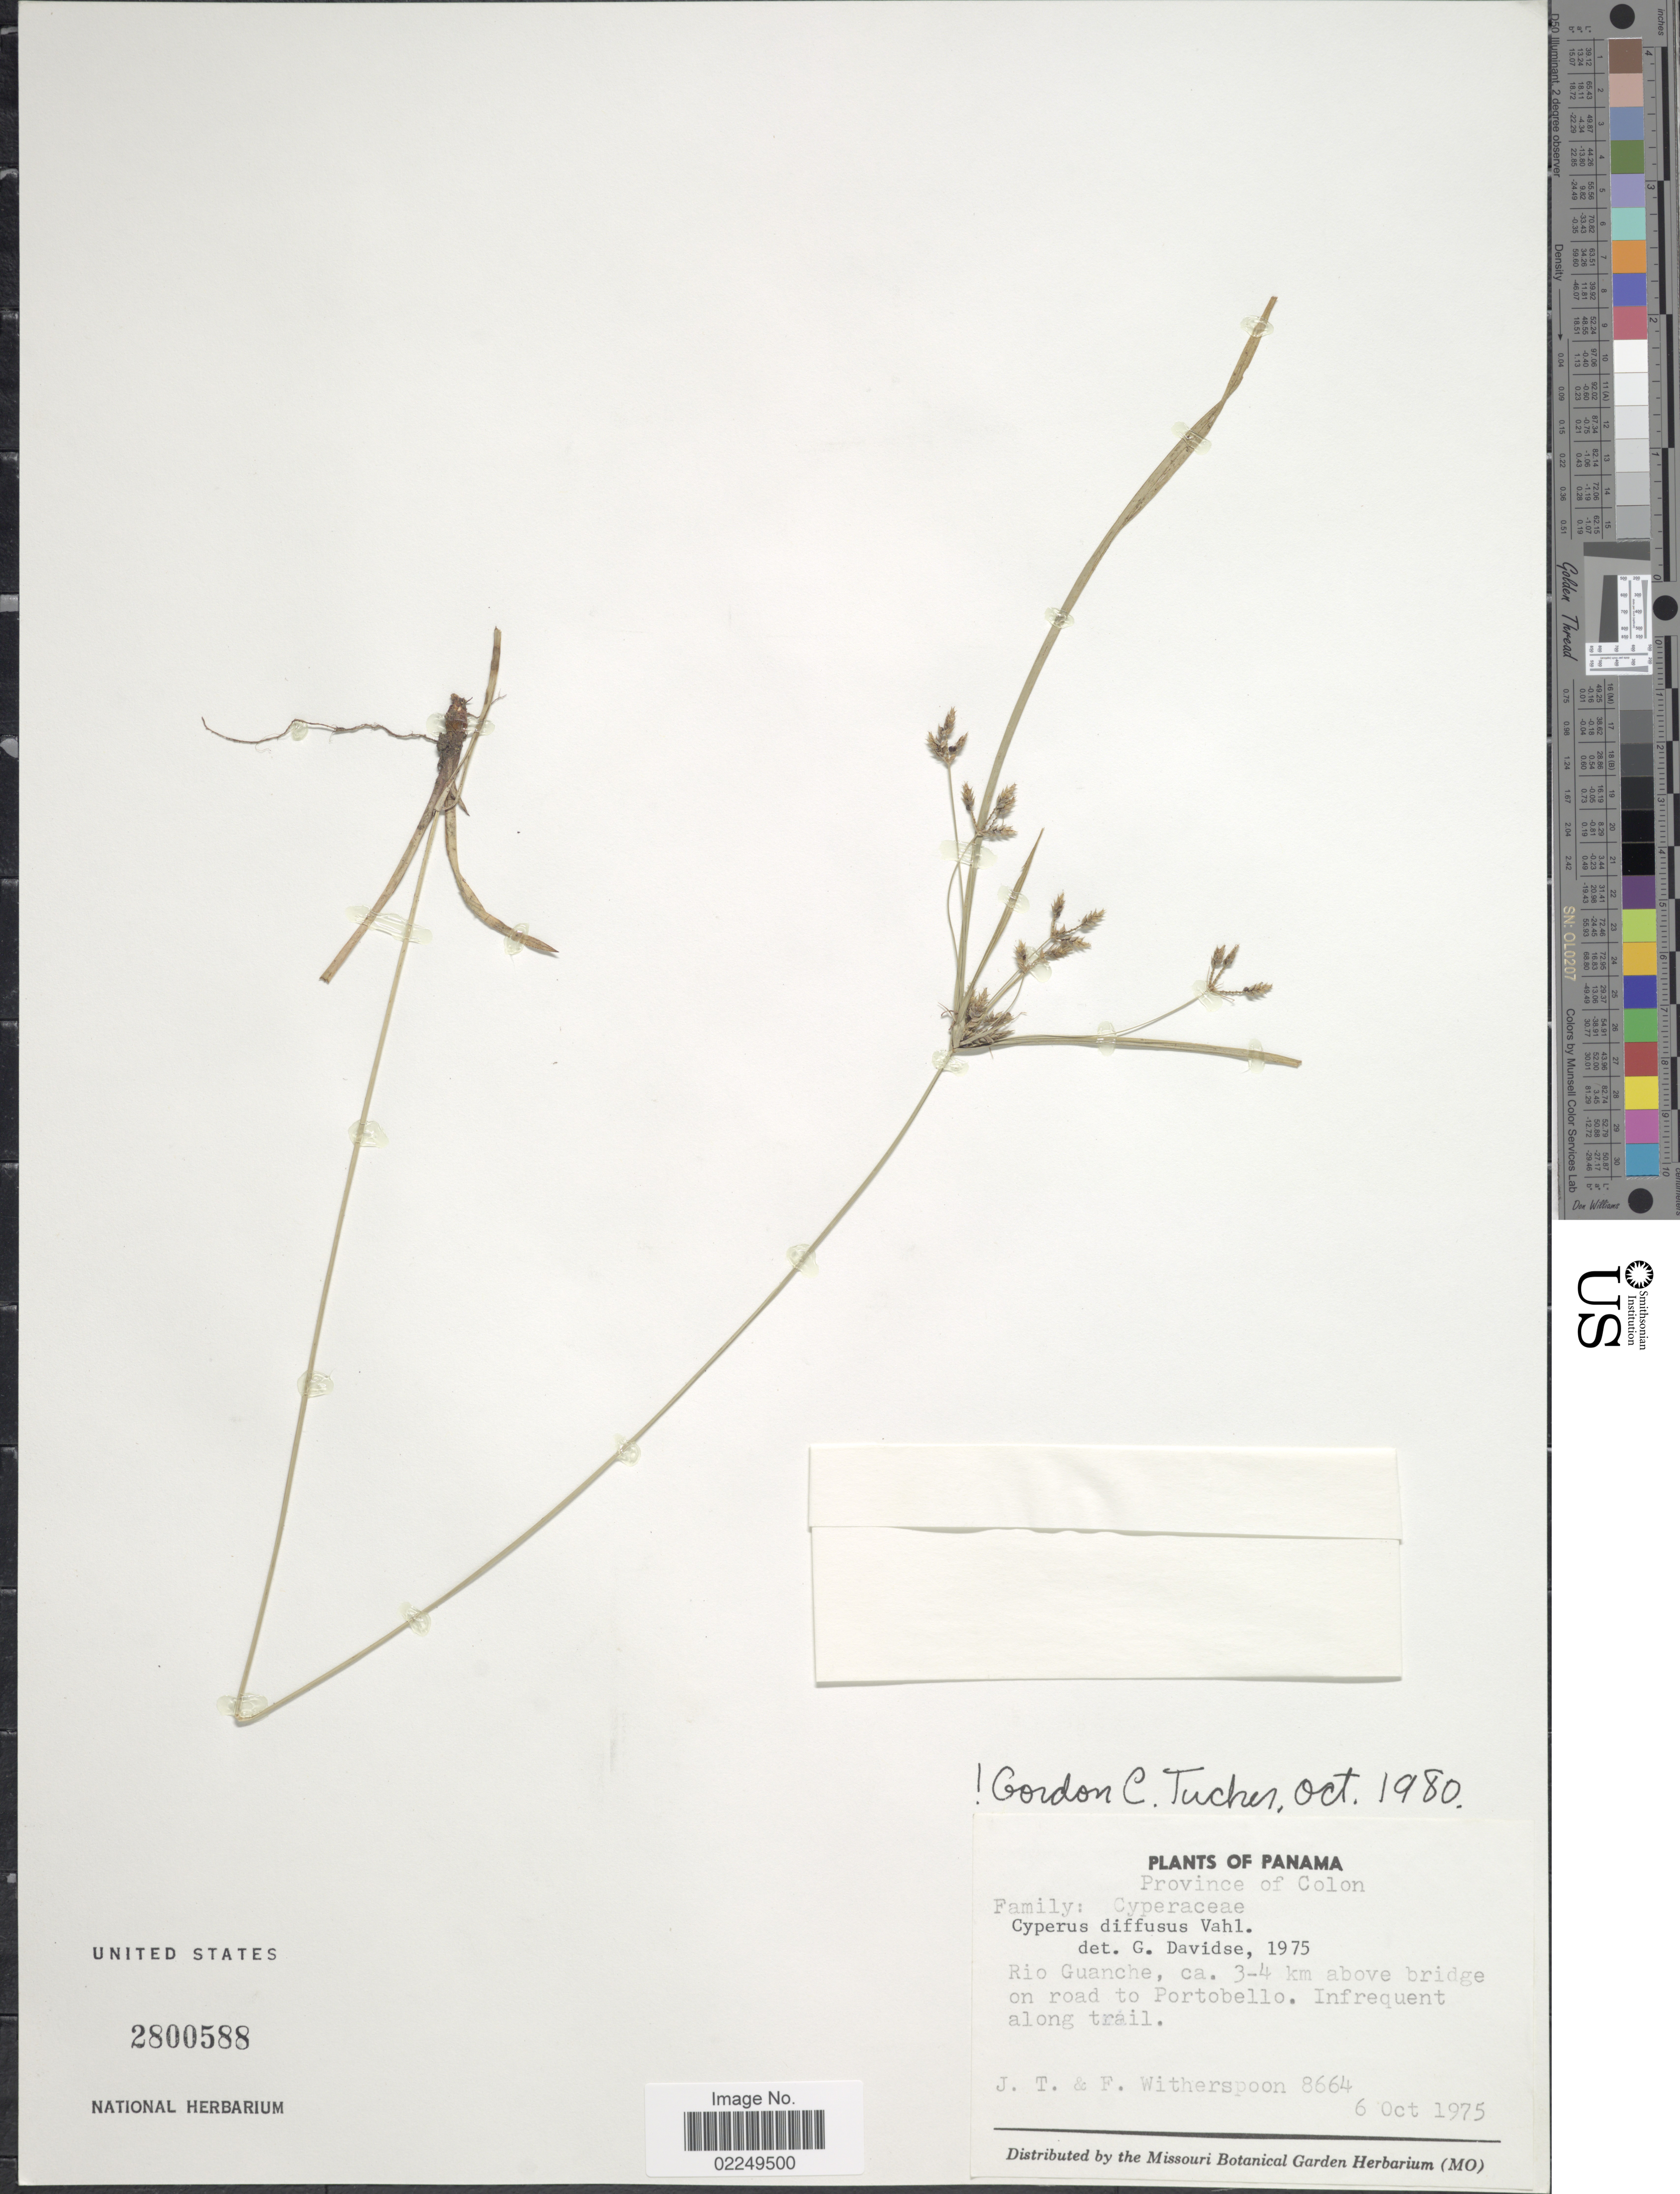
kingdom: Plantae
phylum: Tracheophyta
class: Liliopsida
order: Poales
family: Cyperaceae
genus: Cyperus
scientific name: Cyperus laxus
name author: Lam.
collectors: J. Witherspoon & F. Witherspoon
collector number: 8664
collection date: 1975-10-06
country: Panama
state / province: Colón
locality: Provincia of Colon, Rio Grande, 3-4 km above bridge on road to Portobello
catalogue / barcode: US 2800588